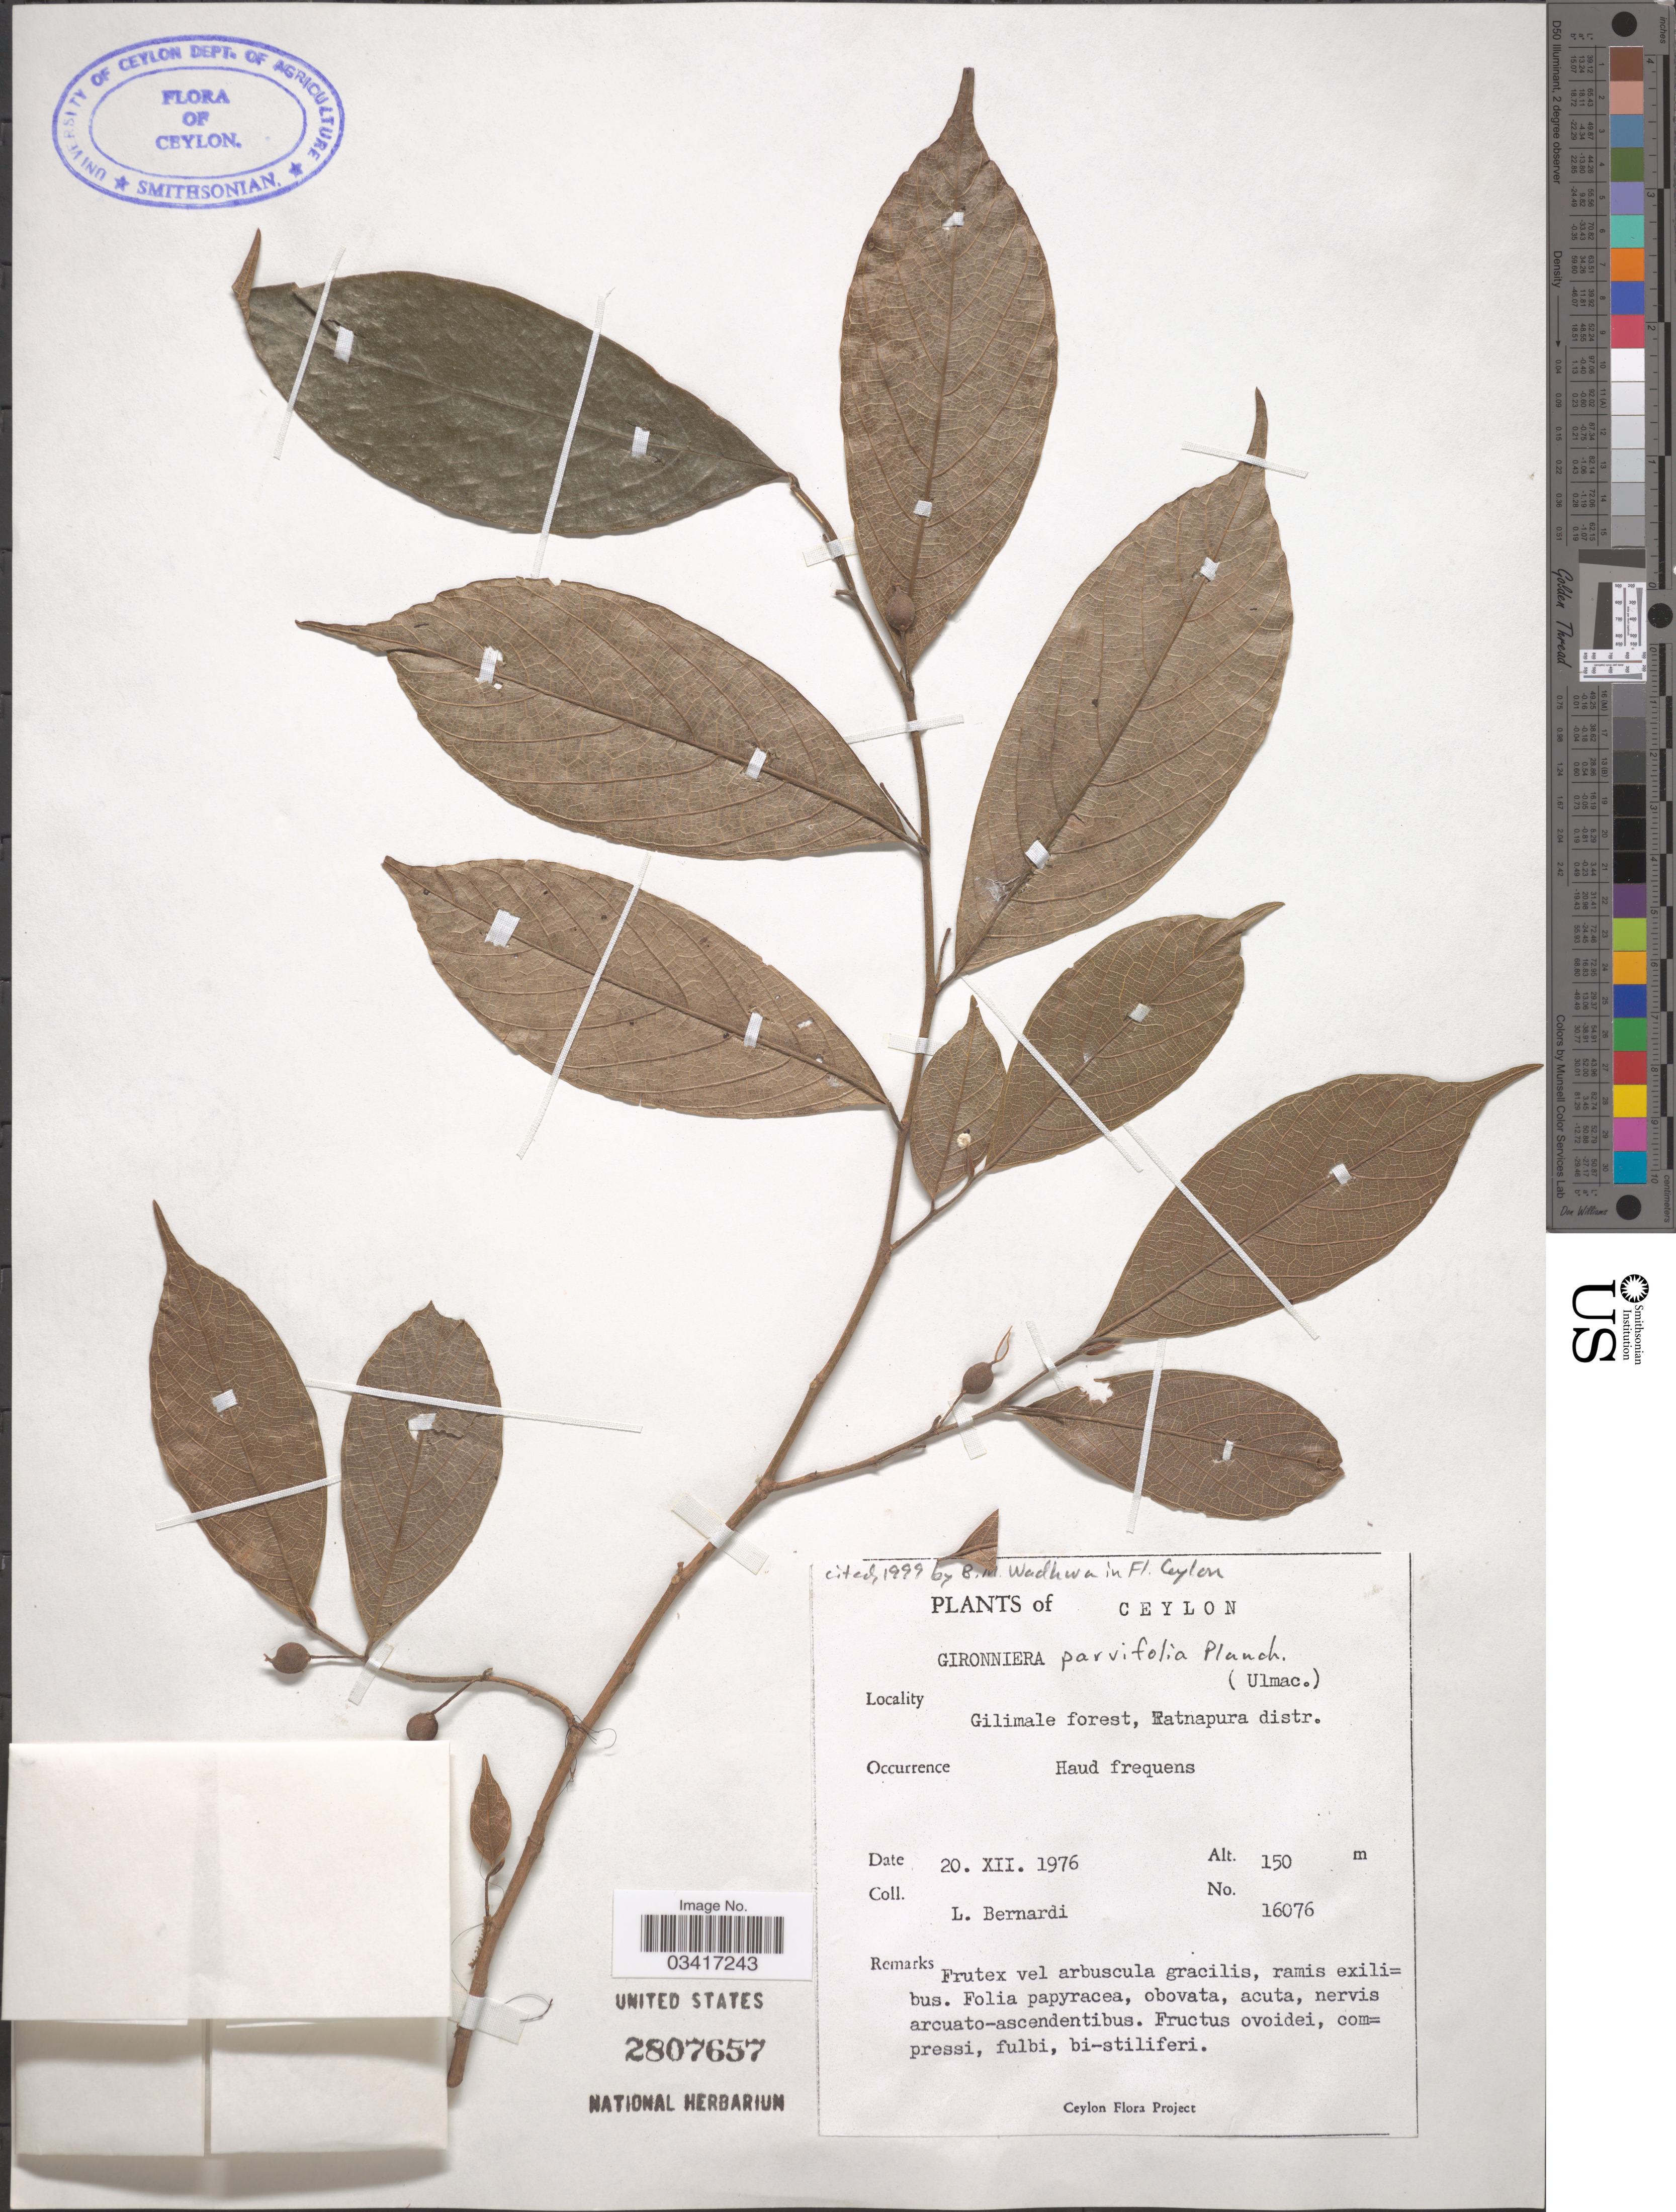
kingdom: Plantae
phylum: Tracheophyta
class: Magnoliopsida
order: Rosales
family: Cannabaceae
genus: Gironniera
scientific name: Gironniera parvifolia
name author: Planch.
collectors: L. Bernardi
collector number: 16076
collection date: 1976-12-20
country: Sri Lanka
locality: Ceylon. Gilimale forest, Ratnapura distr.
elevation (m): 150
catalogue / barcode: US 2807657